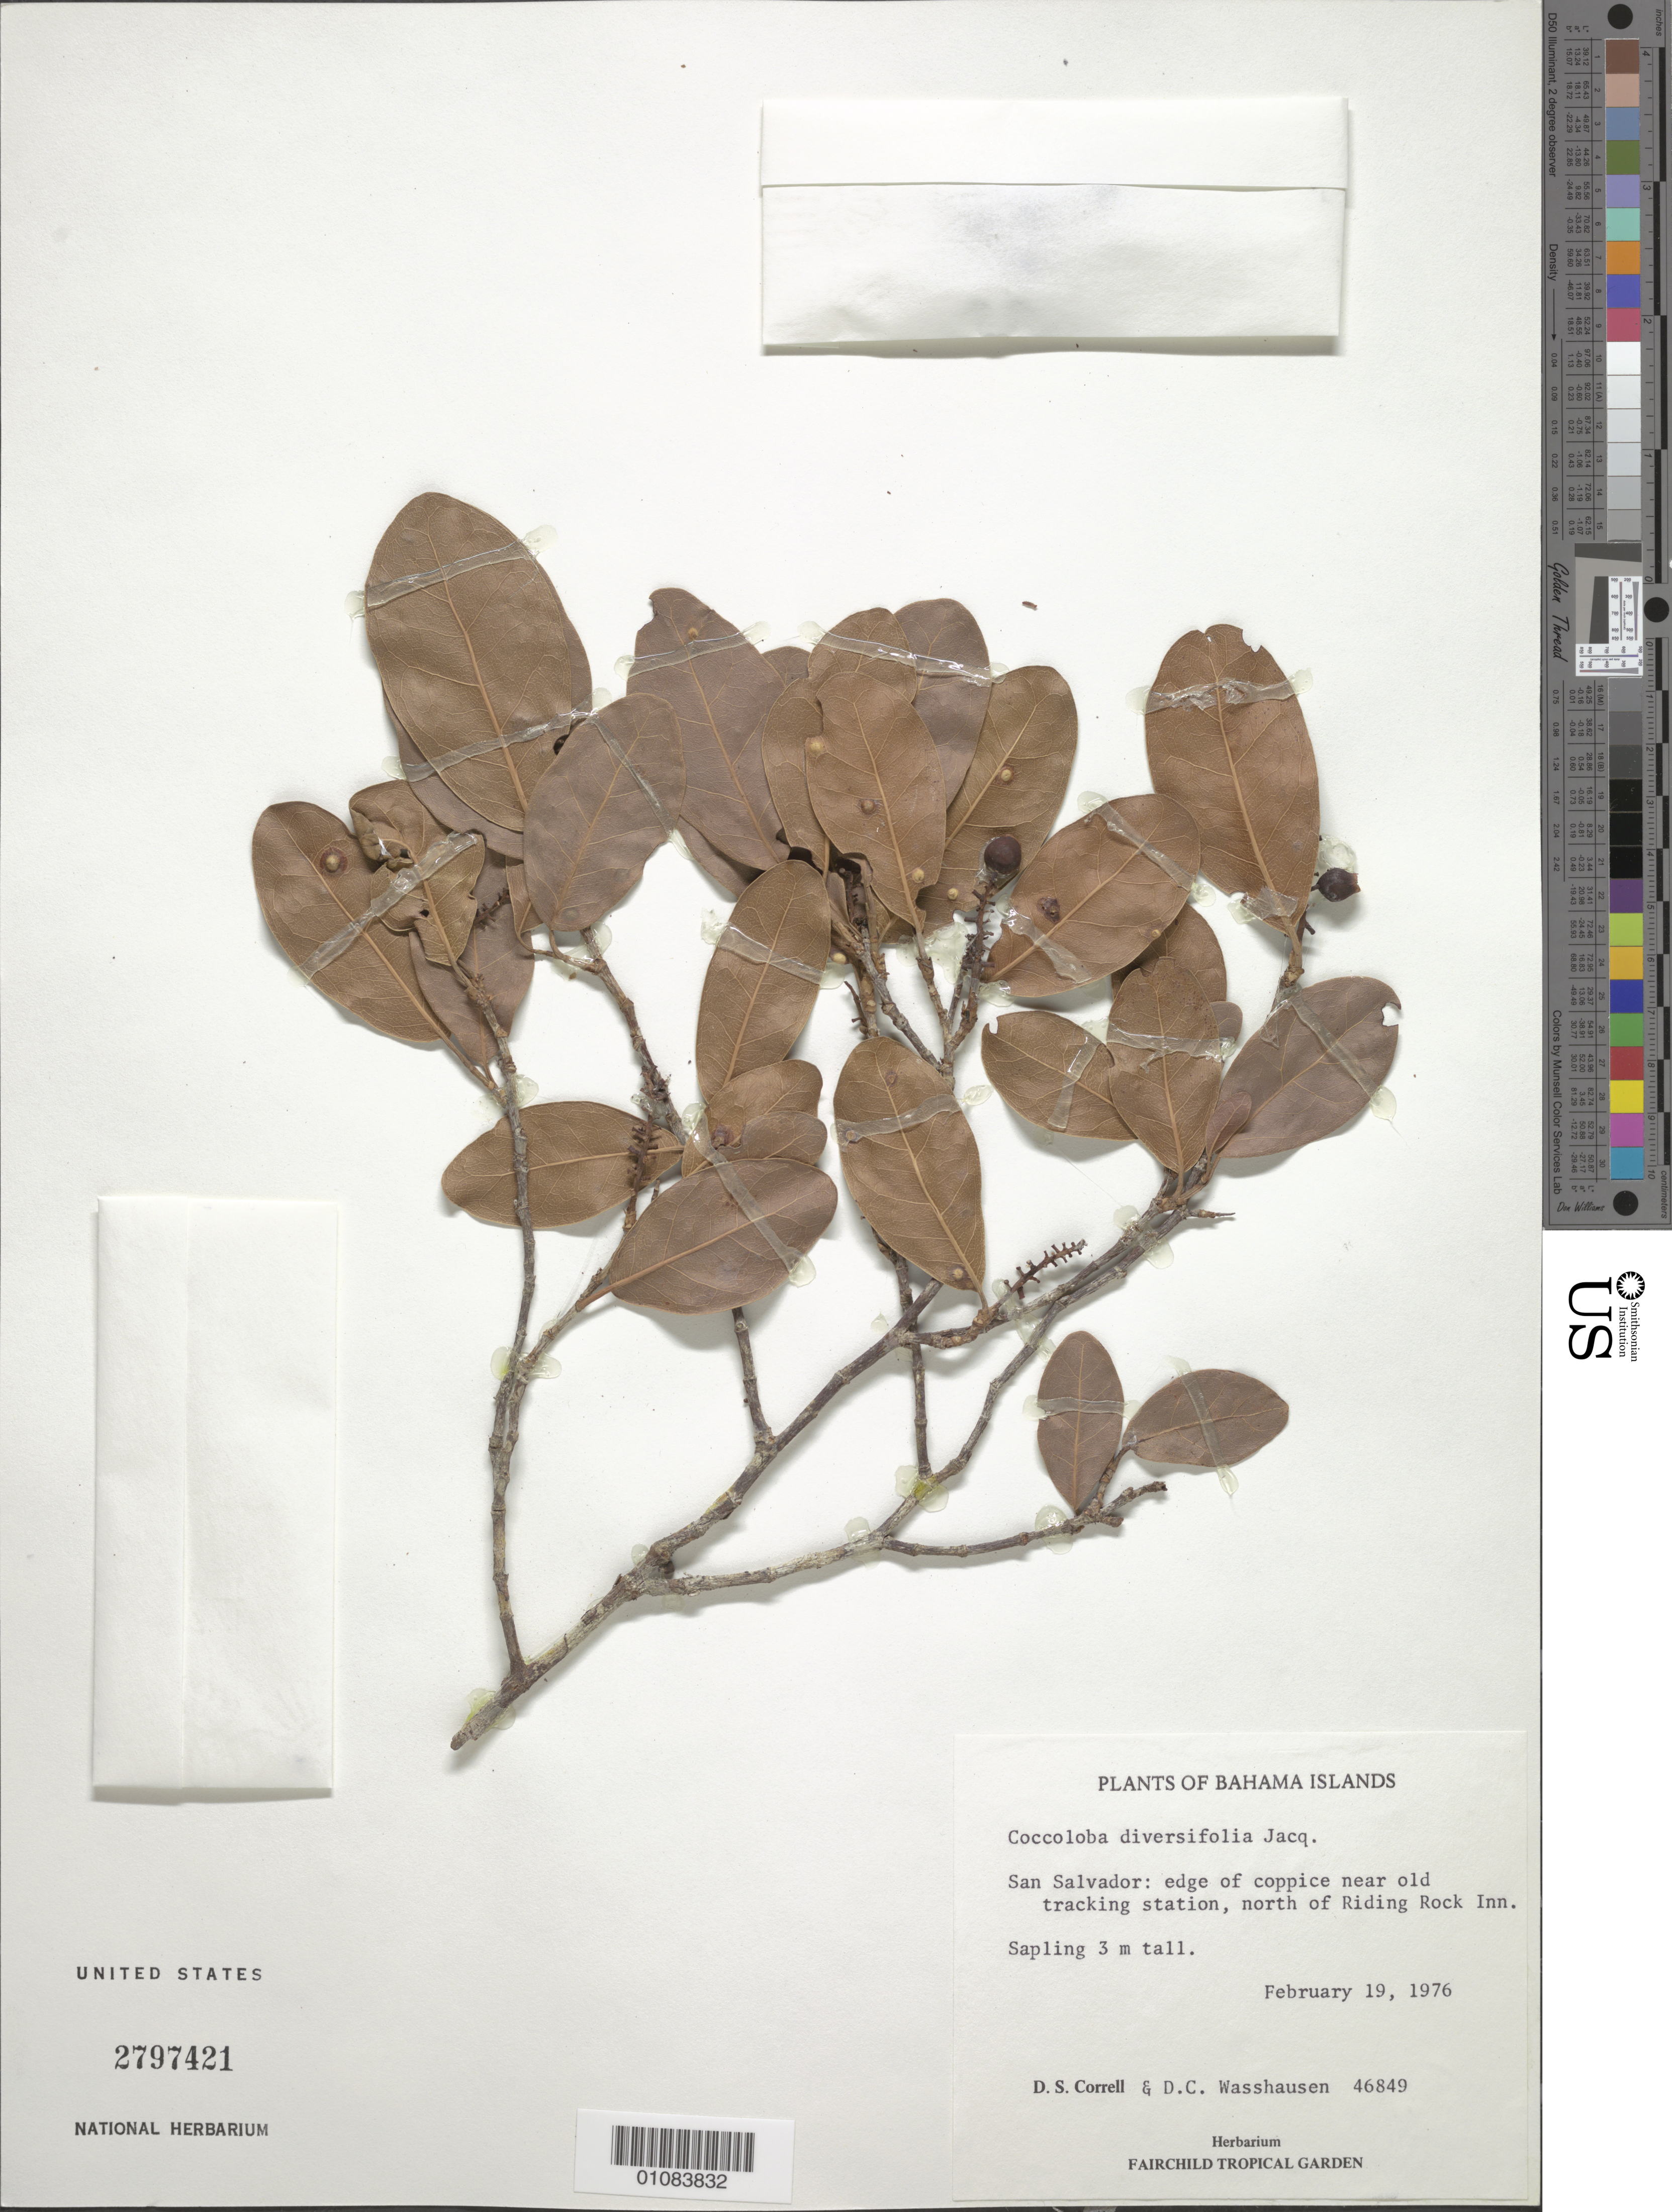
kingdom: Plantae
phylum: Tracheophyta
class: Magnoliopsida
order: Caryophyllales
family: Polygonaceae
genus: Coccoloba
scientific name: Coccoloba diversifolia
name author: Jacq.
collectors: D. S. Correll & D. C. Wasshausen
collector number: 46849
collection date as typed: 19 Feb 1976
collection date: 1976-02-19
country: Bahamas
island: San Salvador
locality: San Salvador: edge of coppice near old tracking station, north of Riding Rock Inn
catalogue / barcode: US 2797421